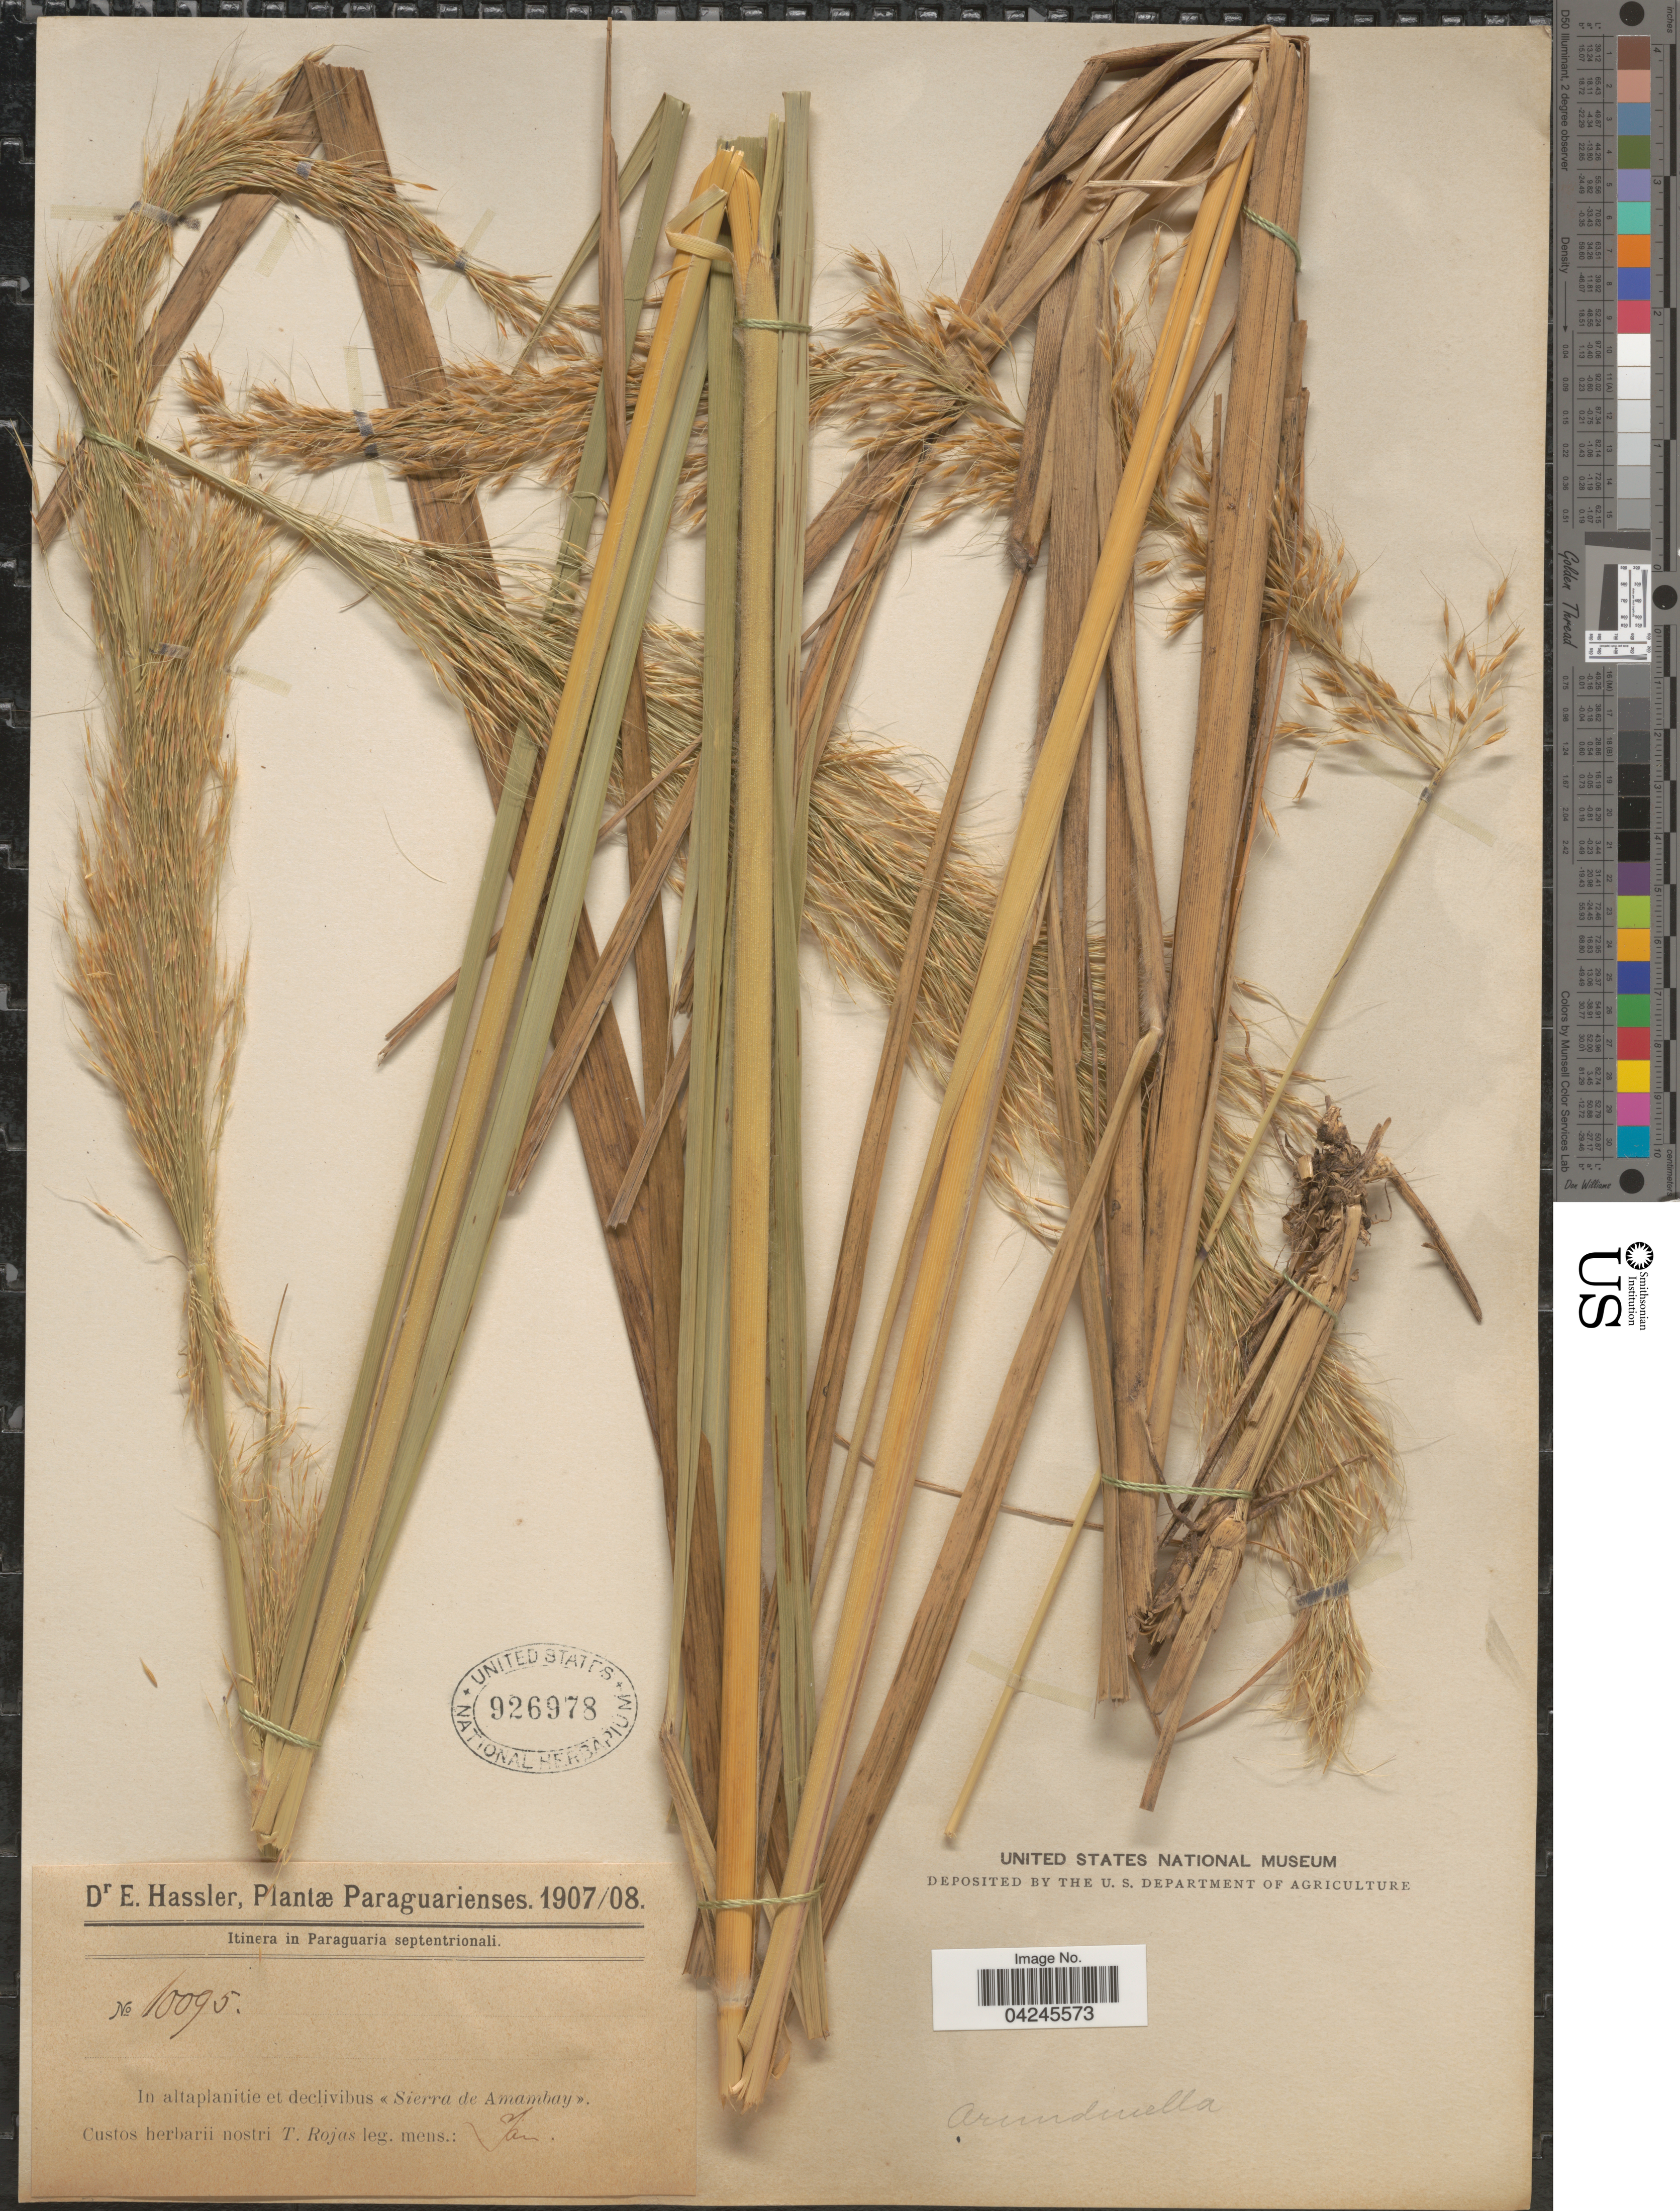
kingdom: Plantae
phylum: Tracheophyta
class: Liliopsida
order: Poales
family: Poaceae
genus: Loudetia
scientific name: Loudetia flammida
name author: (Trin.) C. E. Hubb.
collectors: E. Hassler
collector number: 10095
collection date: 1907-01/1908-01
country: Paraguay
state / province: Amambay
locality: Itinera in Paraguaria septentrionali. In altaplanitie et declivibus «Sierra de Amambay».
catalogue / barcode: US 926978